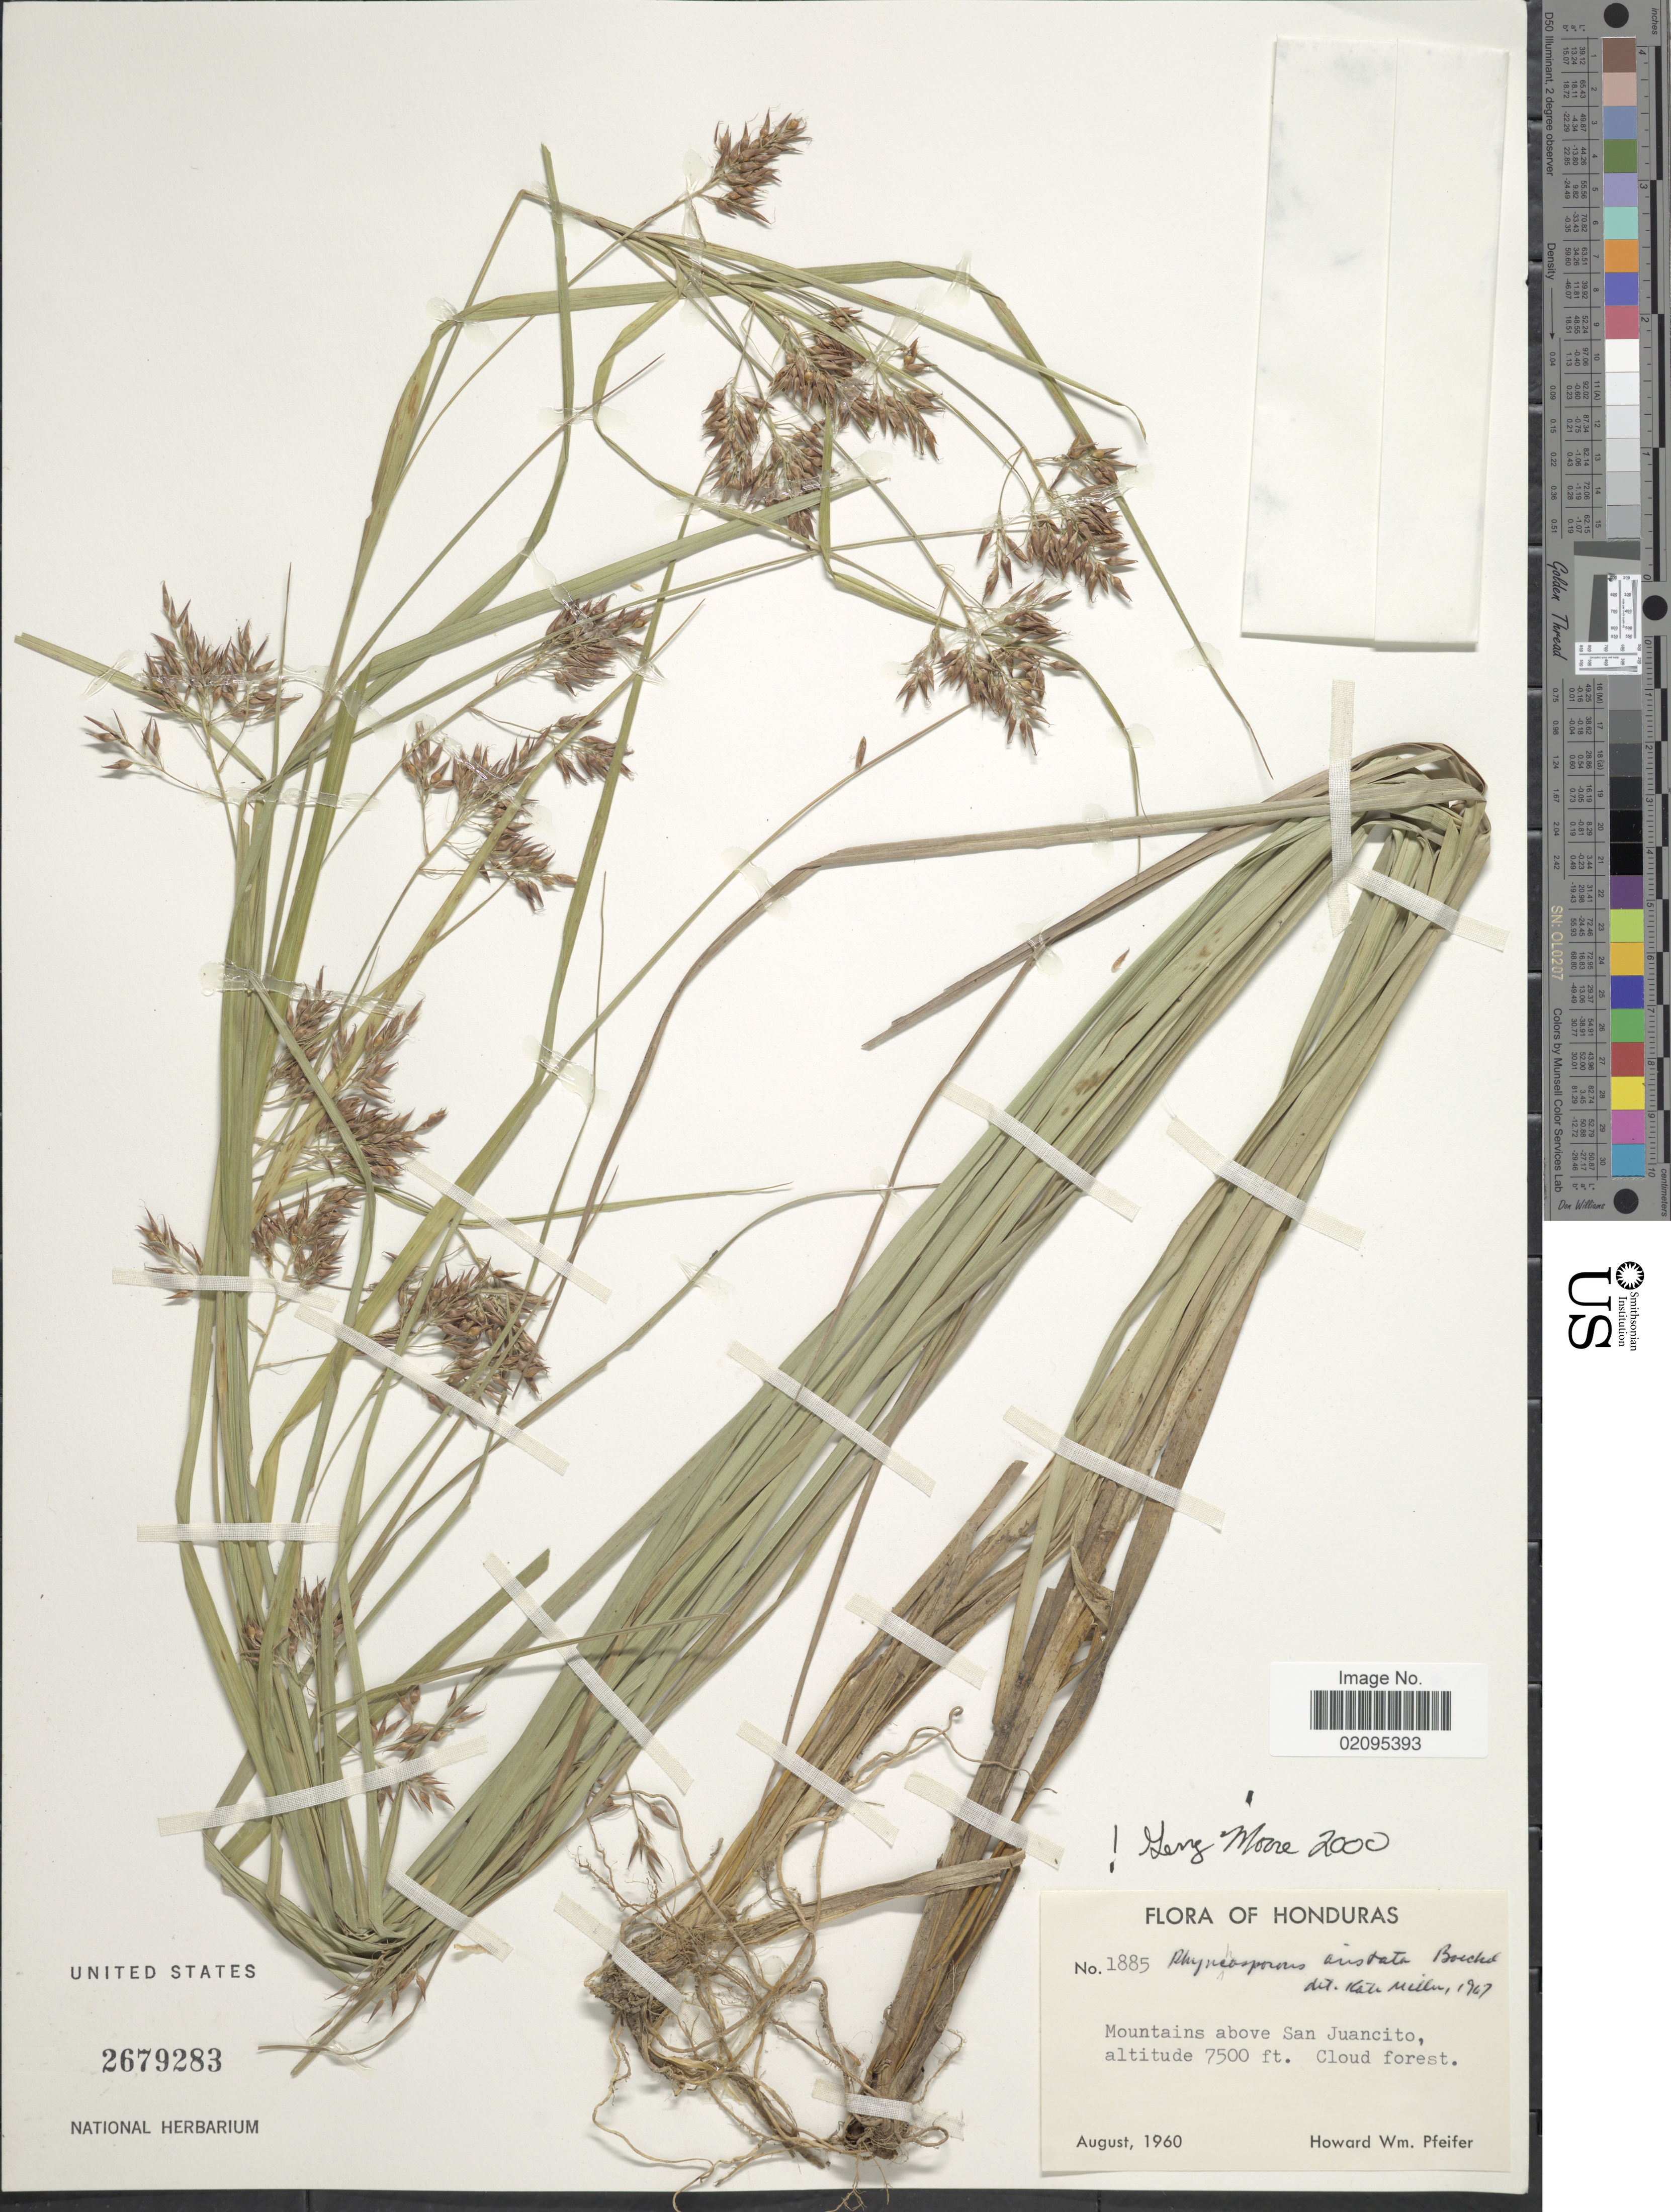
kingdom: Plantae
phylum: Tracheophyta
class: Liliopsida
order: Poales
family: Cyperaceae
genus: Rhynchospora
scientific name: Rhynchospora aristata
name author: Boeckeler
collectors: H. W. Pfeifer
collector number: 1885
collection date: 1960-08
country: Honduras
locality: Mountains above San Juancito, cloud forest.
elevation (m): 2286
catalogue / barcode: US 2679283